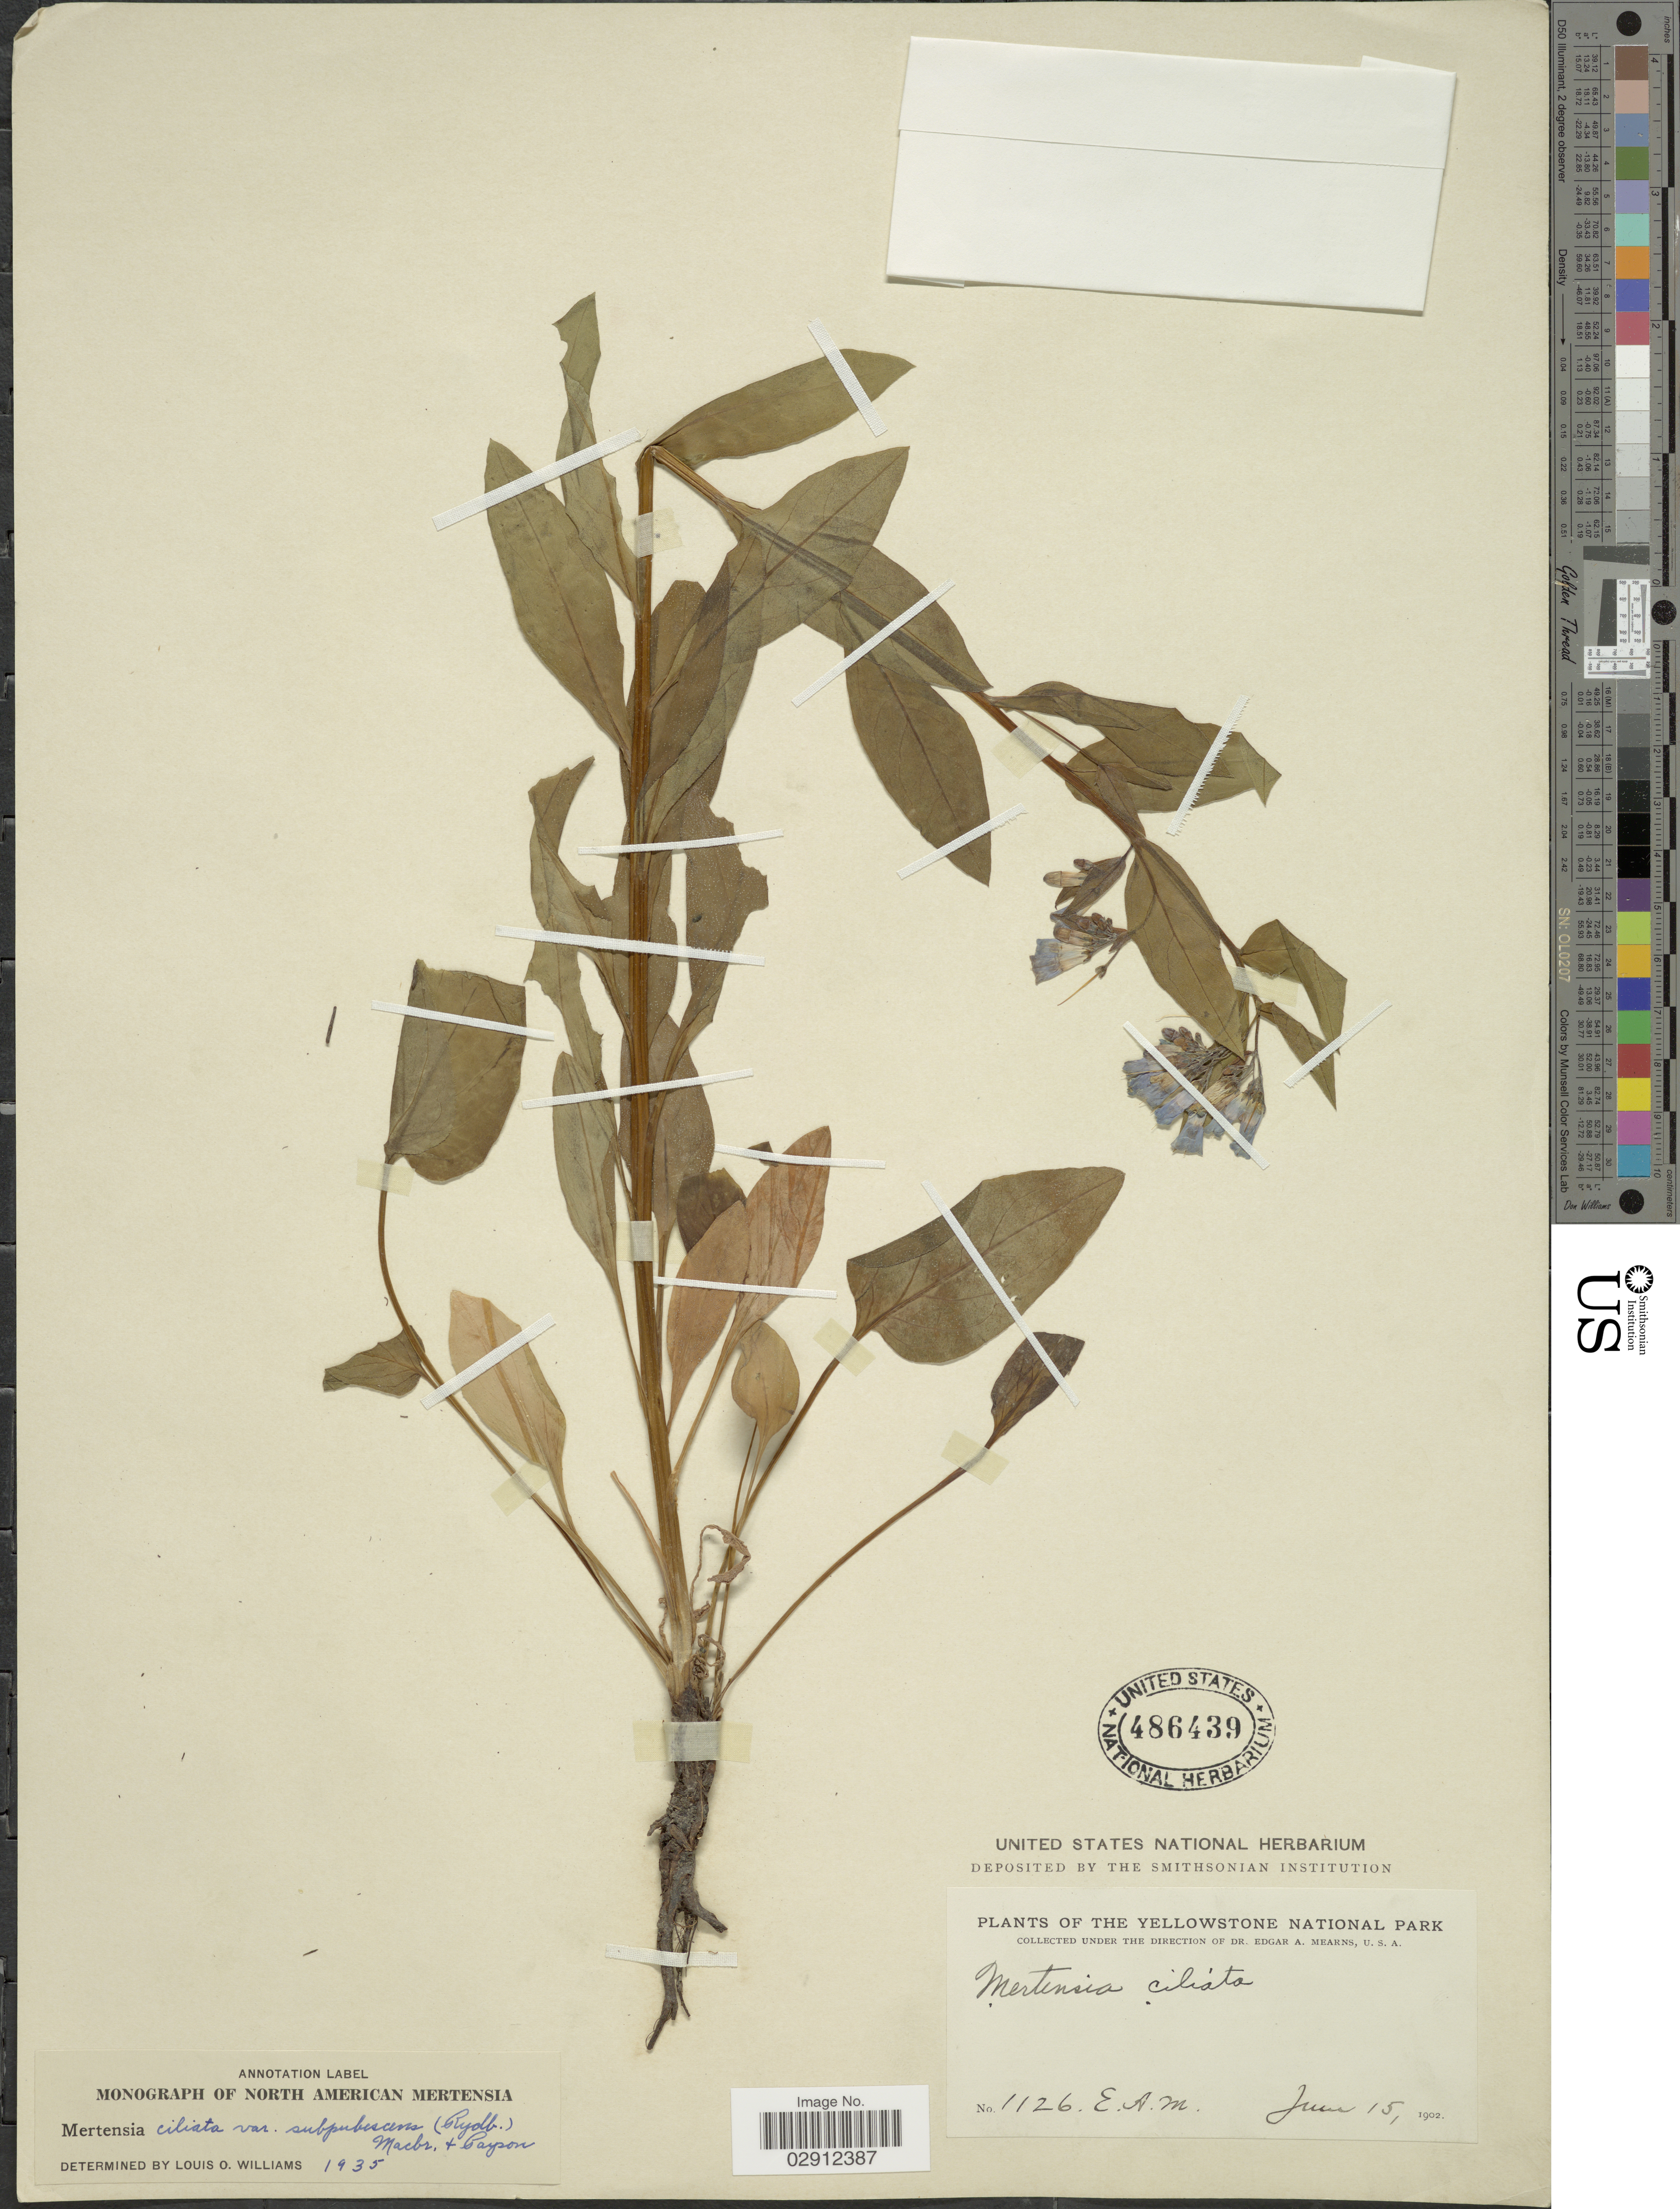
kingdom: Plantae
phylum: Tracheophyta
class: Magnoliopsida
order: Boraginales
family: Boraginaceae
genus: Mertensia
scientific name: Mertensia ciliata var. subpubescens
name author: (Rydb.) J.F. Macbr. & Payson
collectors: E. A. Mearns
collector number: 1126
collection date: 1902-06-15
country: United States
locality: The Yellowstone National Park.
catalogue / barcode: US 486439